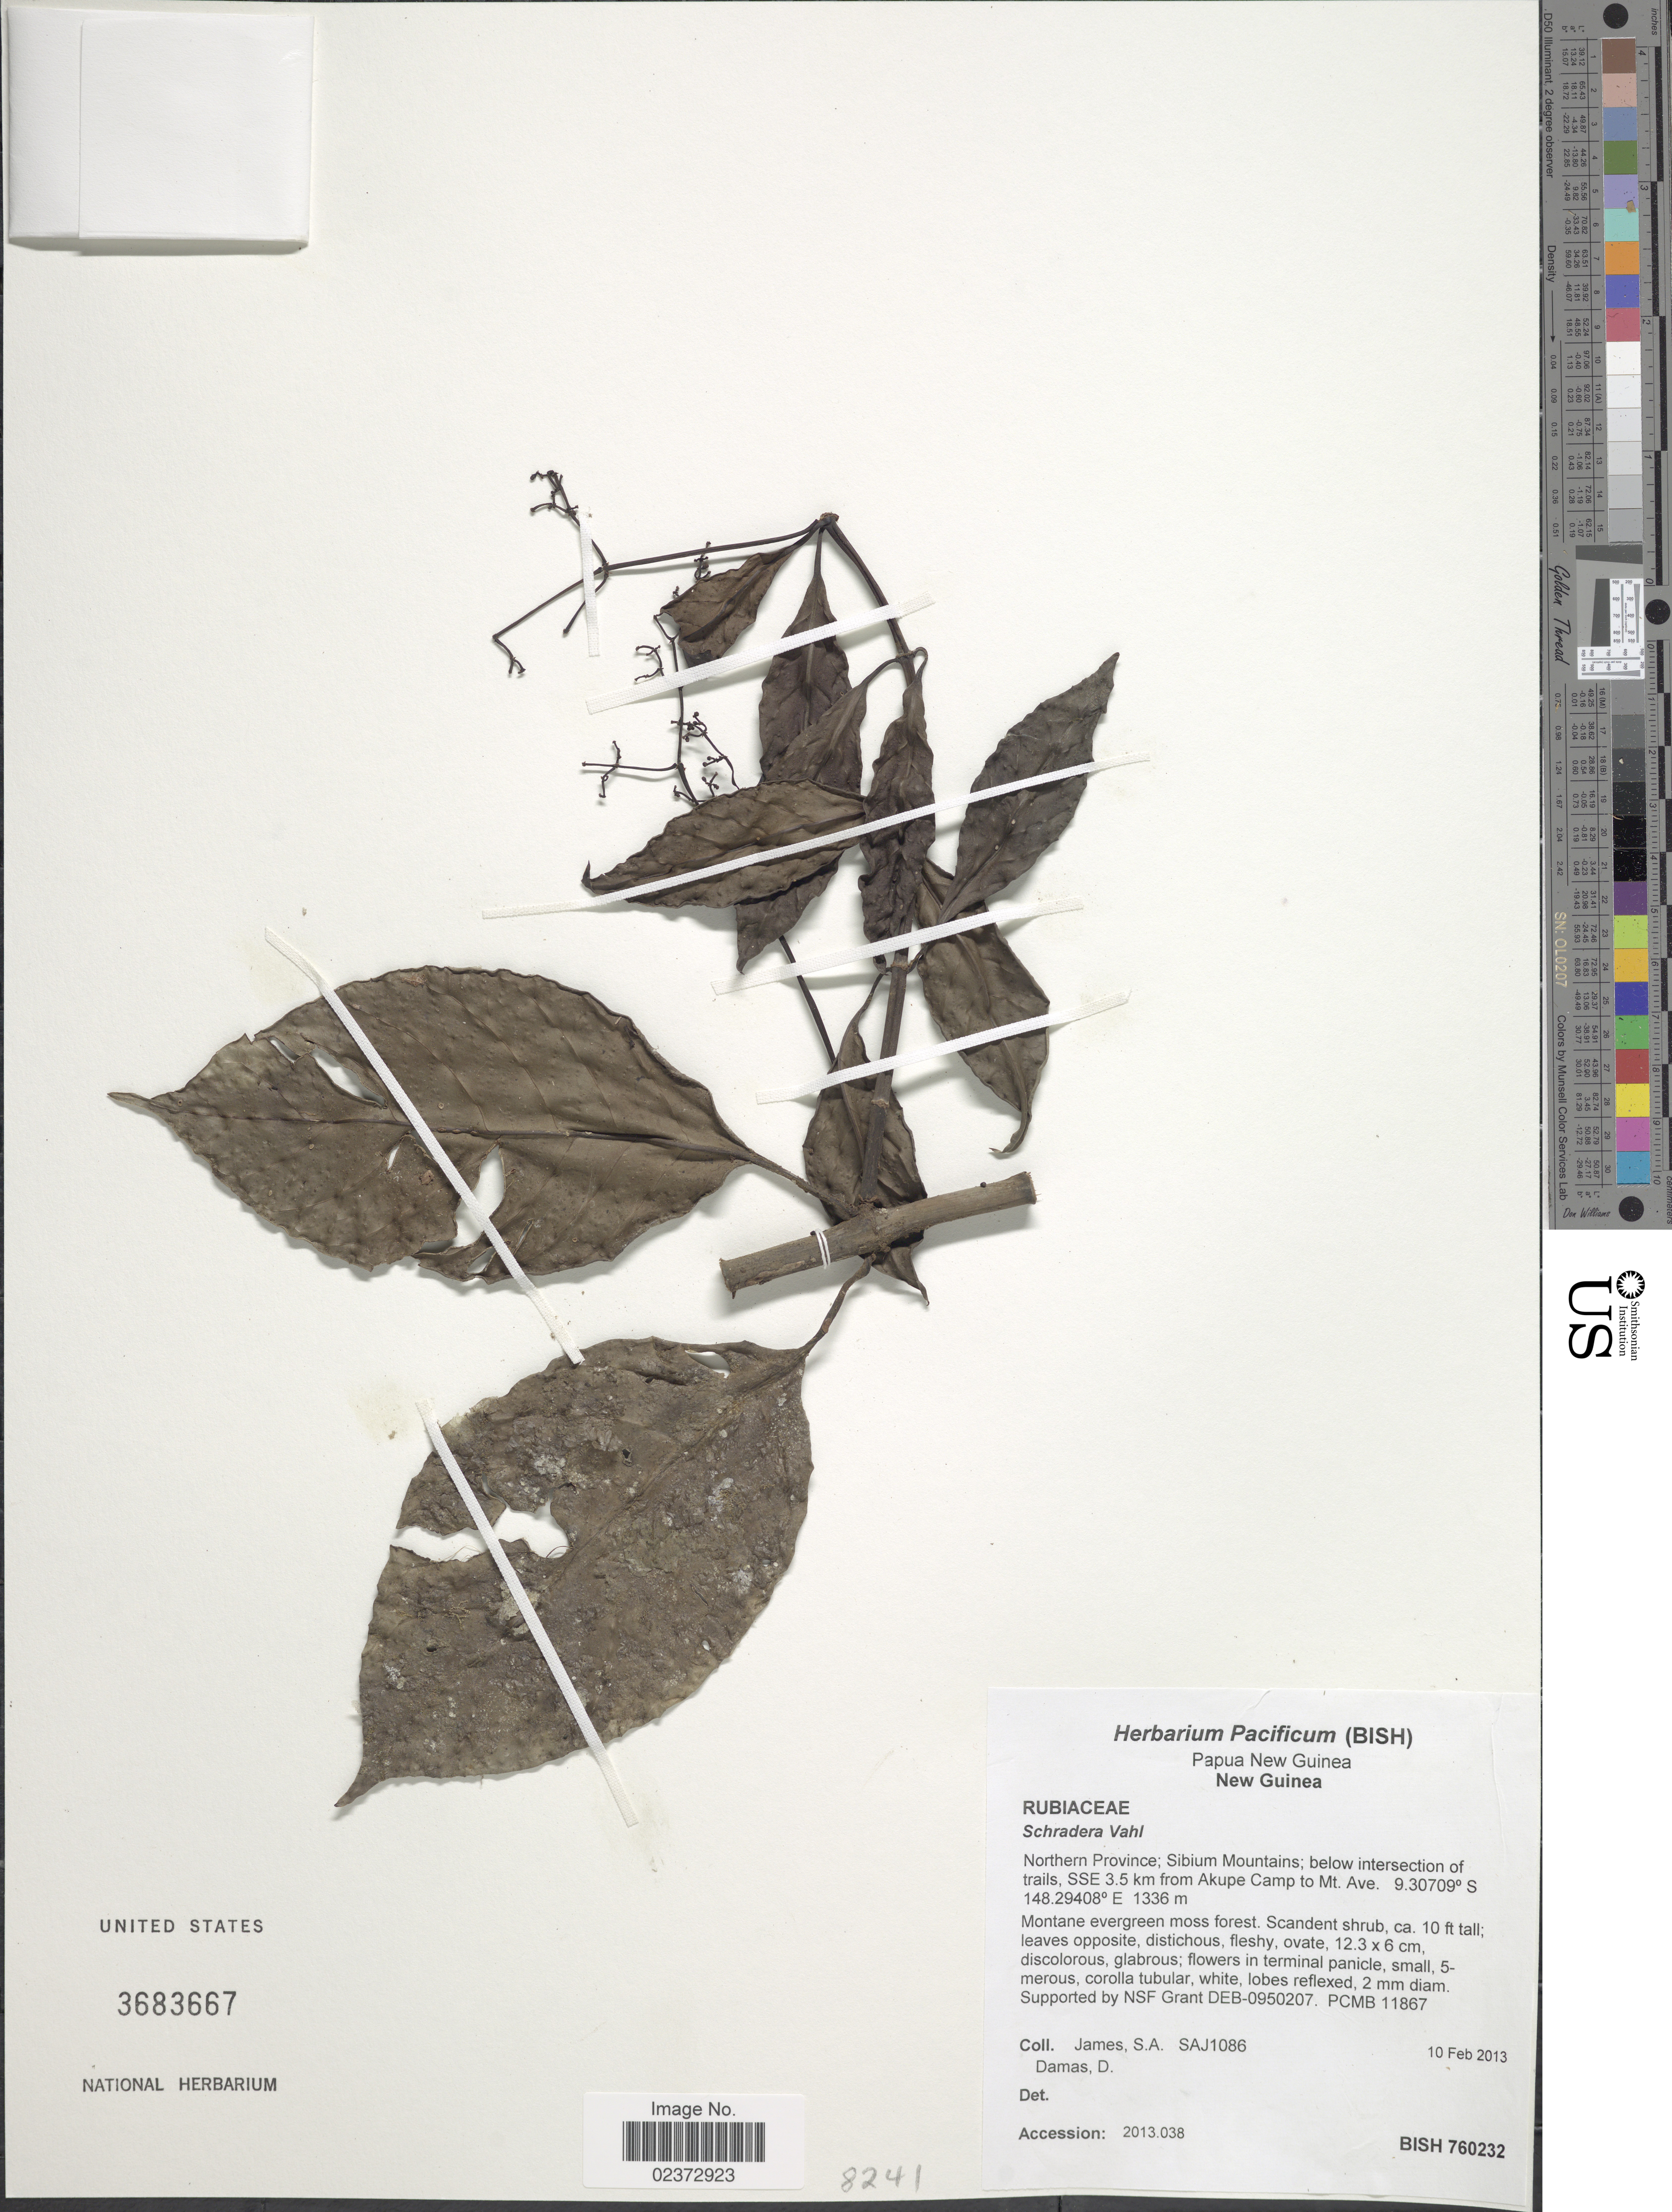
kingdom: Plantae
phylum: Tracheophyta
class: Magnoliopsida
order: Gentianales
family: Rubiaceae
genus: Schradera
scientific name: Schradera sp.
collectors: S. James & D. Damas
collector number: SAJ1086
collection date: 2013-02-10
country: Papua New Guinea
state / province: Northern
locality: New Guinea, Sibium Mountains; below intersection of trails, SSE 3.5 km from Akupe Camp to Mt Ave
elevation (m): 1336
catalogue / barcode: US 3683667